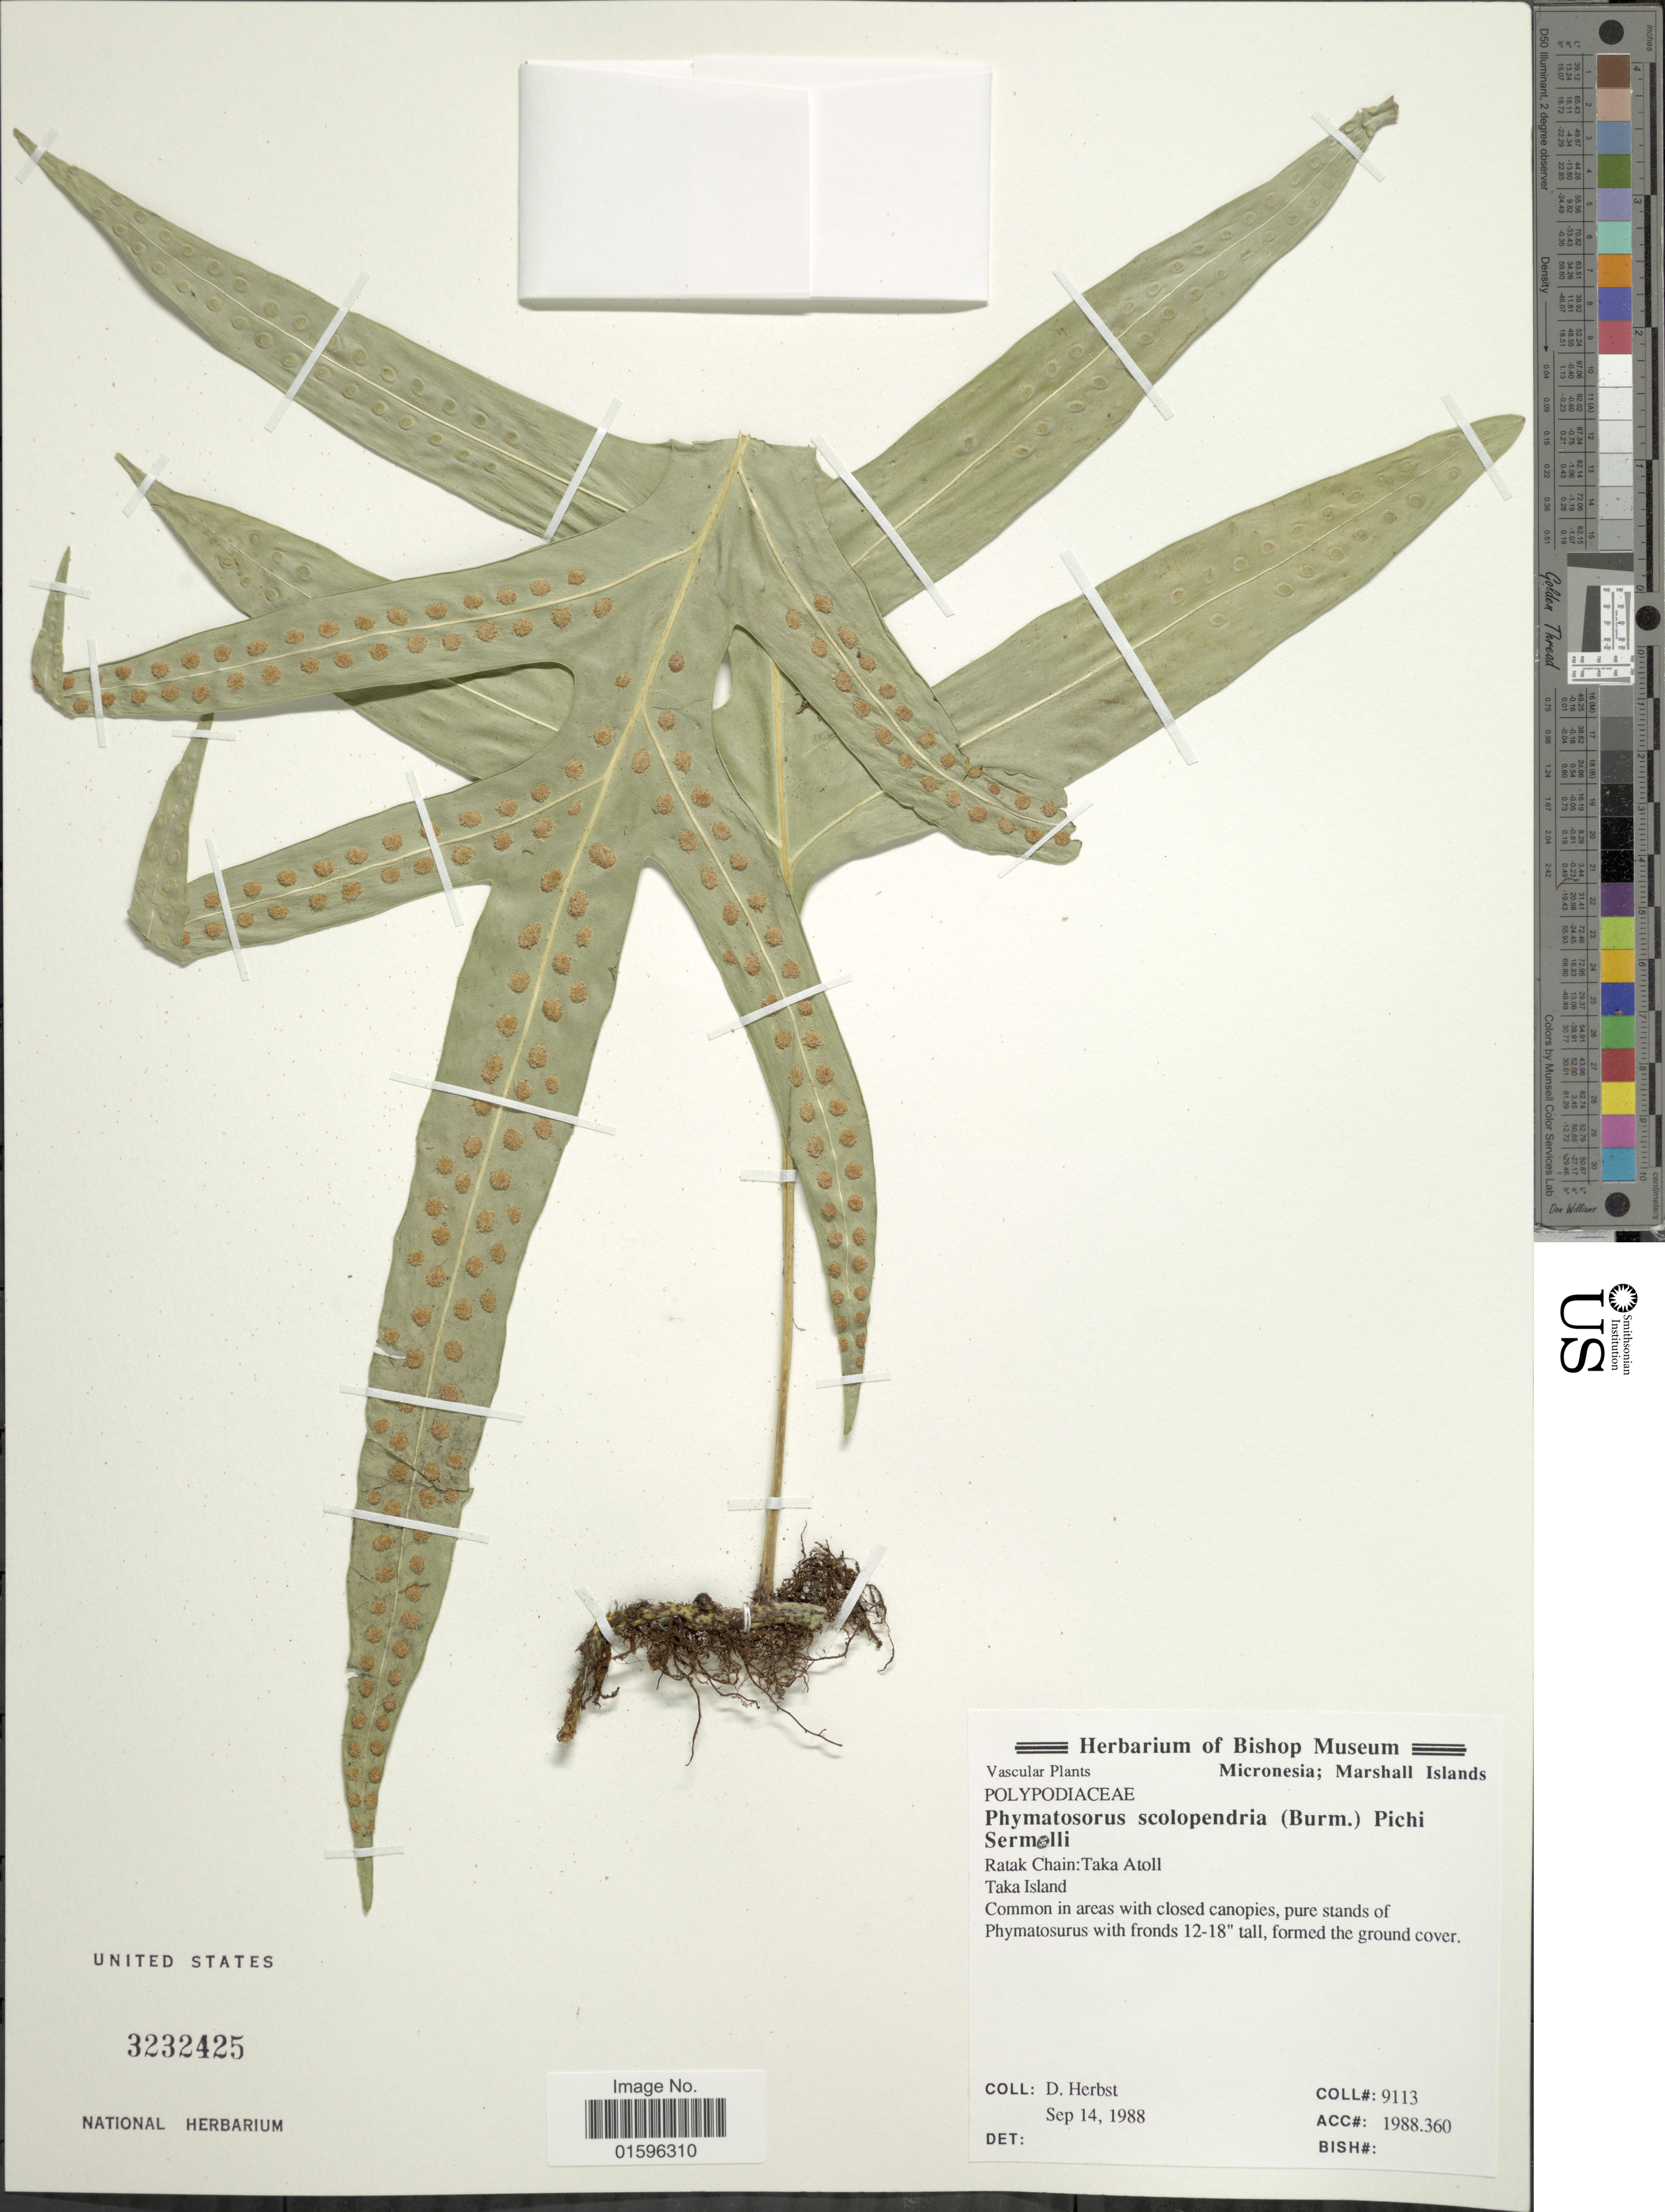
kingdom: Plantae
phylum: Tracheophyta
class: Polypodiopsida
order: Polypodiales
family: Polypodiaceae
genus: Polypodium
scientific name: Polypodium scolopendria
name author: Burm. f.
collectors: D. Herbst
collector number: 9113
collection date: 1988-09-14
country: Marshall Islands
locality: Micronesia; Marshall Islands, Ratak Chain: Taka Atoll, Taka Island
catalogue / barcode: US 3232425